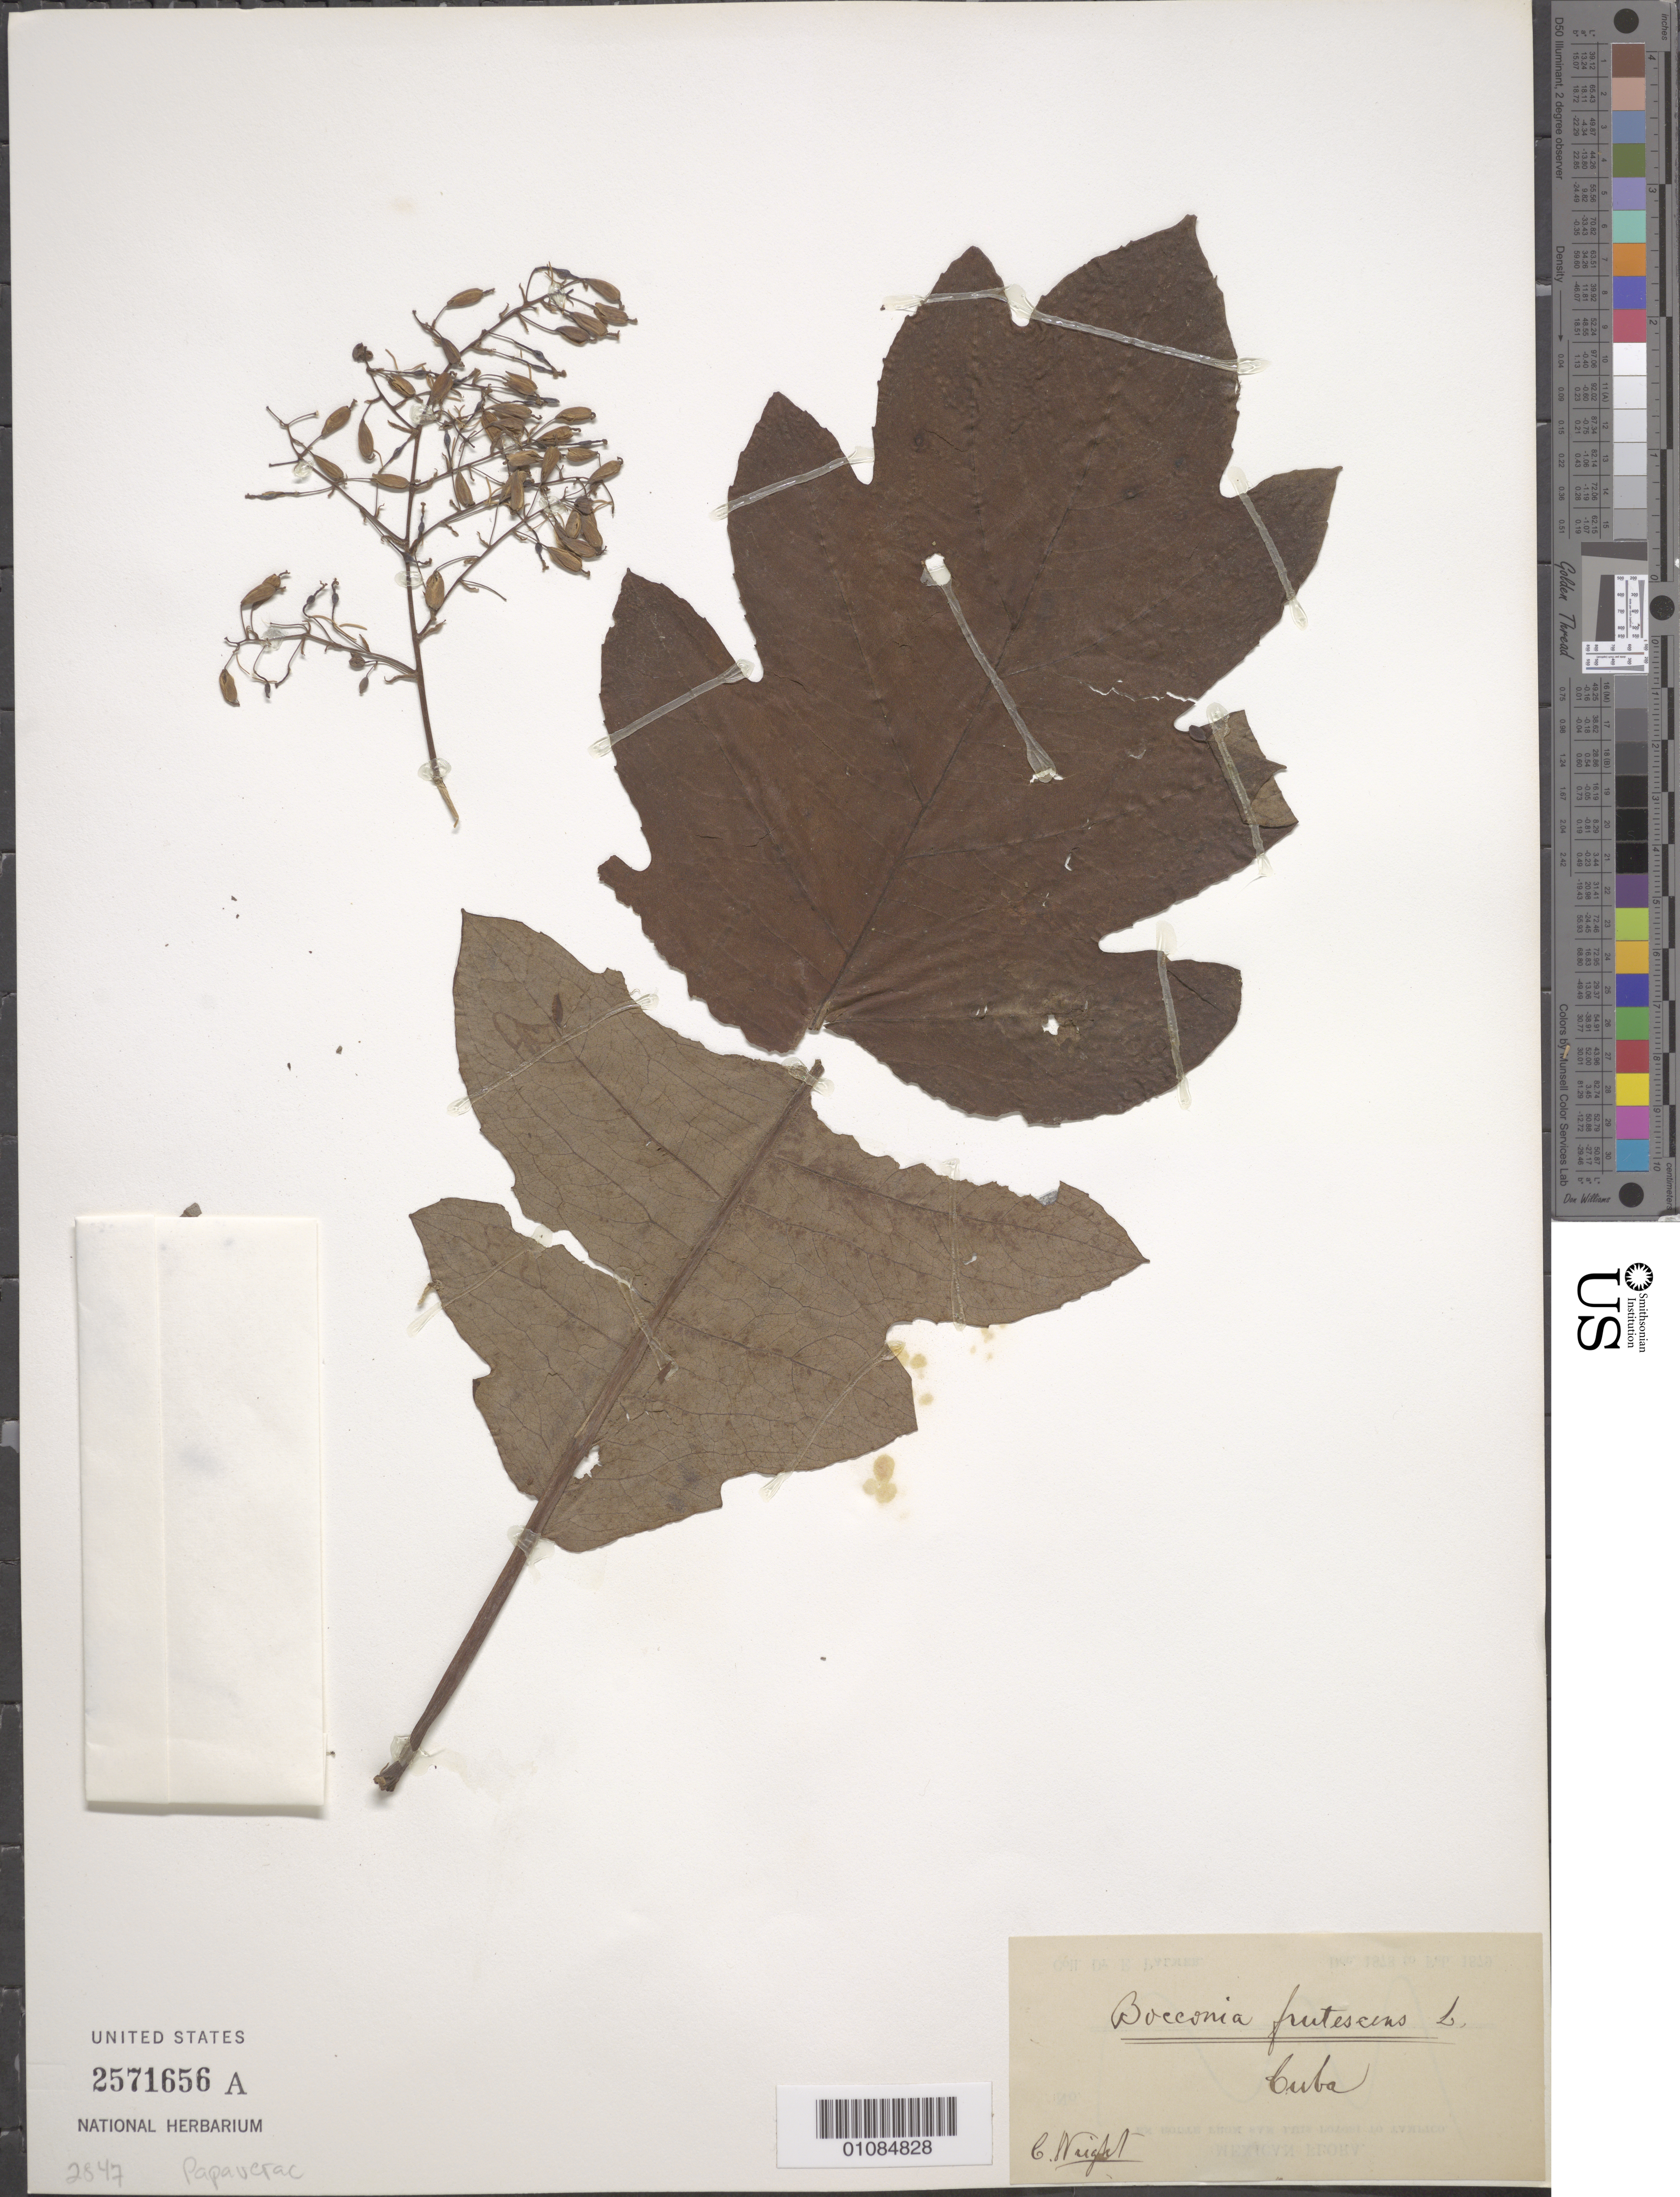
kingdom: Plantae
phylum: Tracheophyta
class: Magnoliopsida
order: Ranunculales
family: Papaveraceae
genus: Bocconia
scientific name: Bocconia frutescens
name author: L.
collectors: C. Wright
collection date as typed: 1800 to 1899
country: Cuba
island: Cuba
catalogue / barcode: US 2571656